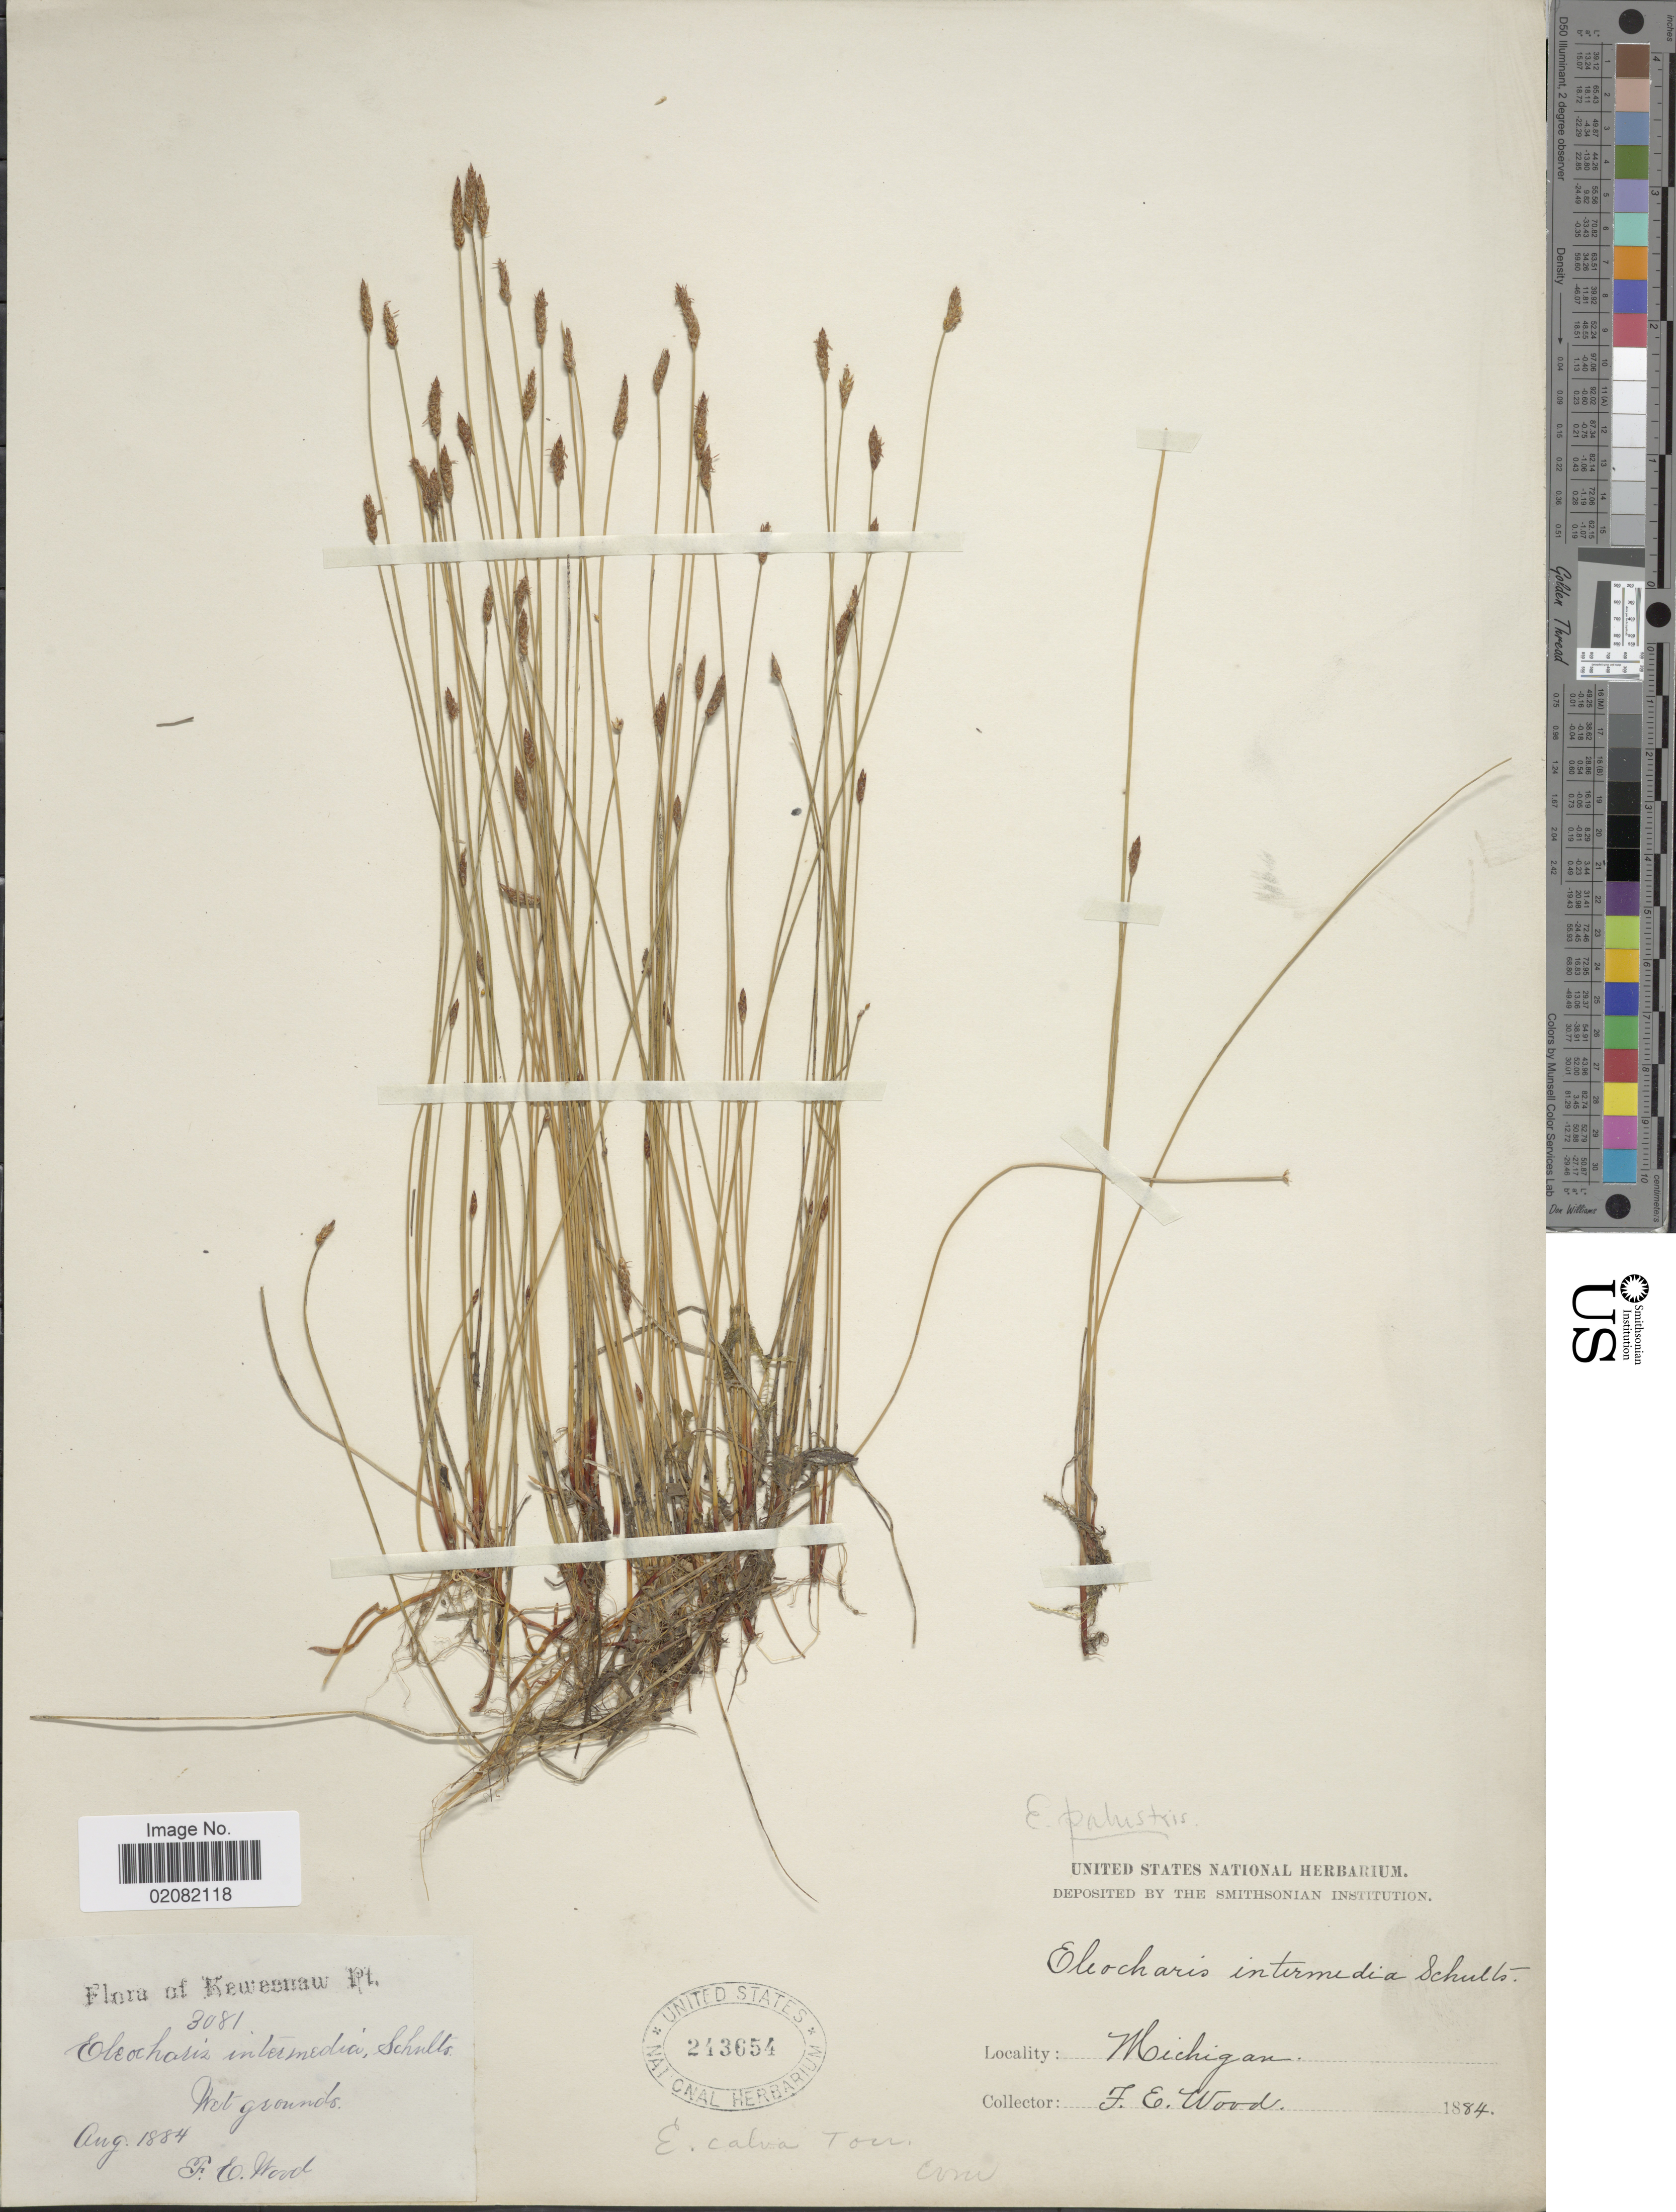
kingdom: Plantae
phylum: Tracheophyta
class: Liliopsida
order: Poales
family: Cyperaceae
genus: Eleocharis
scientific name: Eleocharis erythropoda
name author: Steud.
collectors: F. Wood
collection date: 1884-08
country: United States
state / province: Michigan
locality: Keweenaw Pt, Wet grounds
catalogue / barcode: US 243654